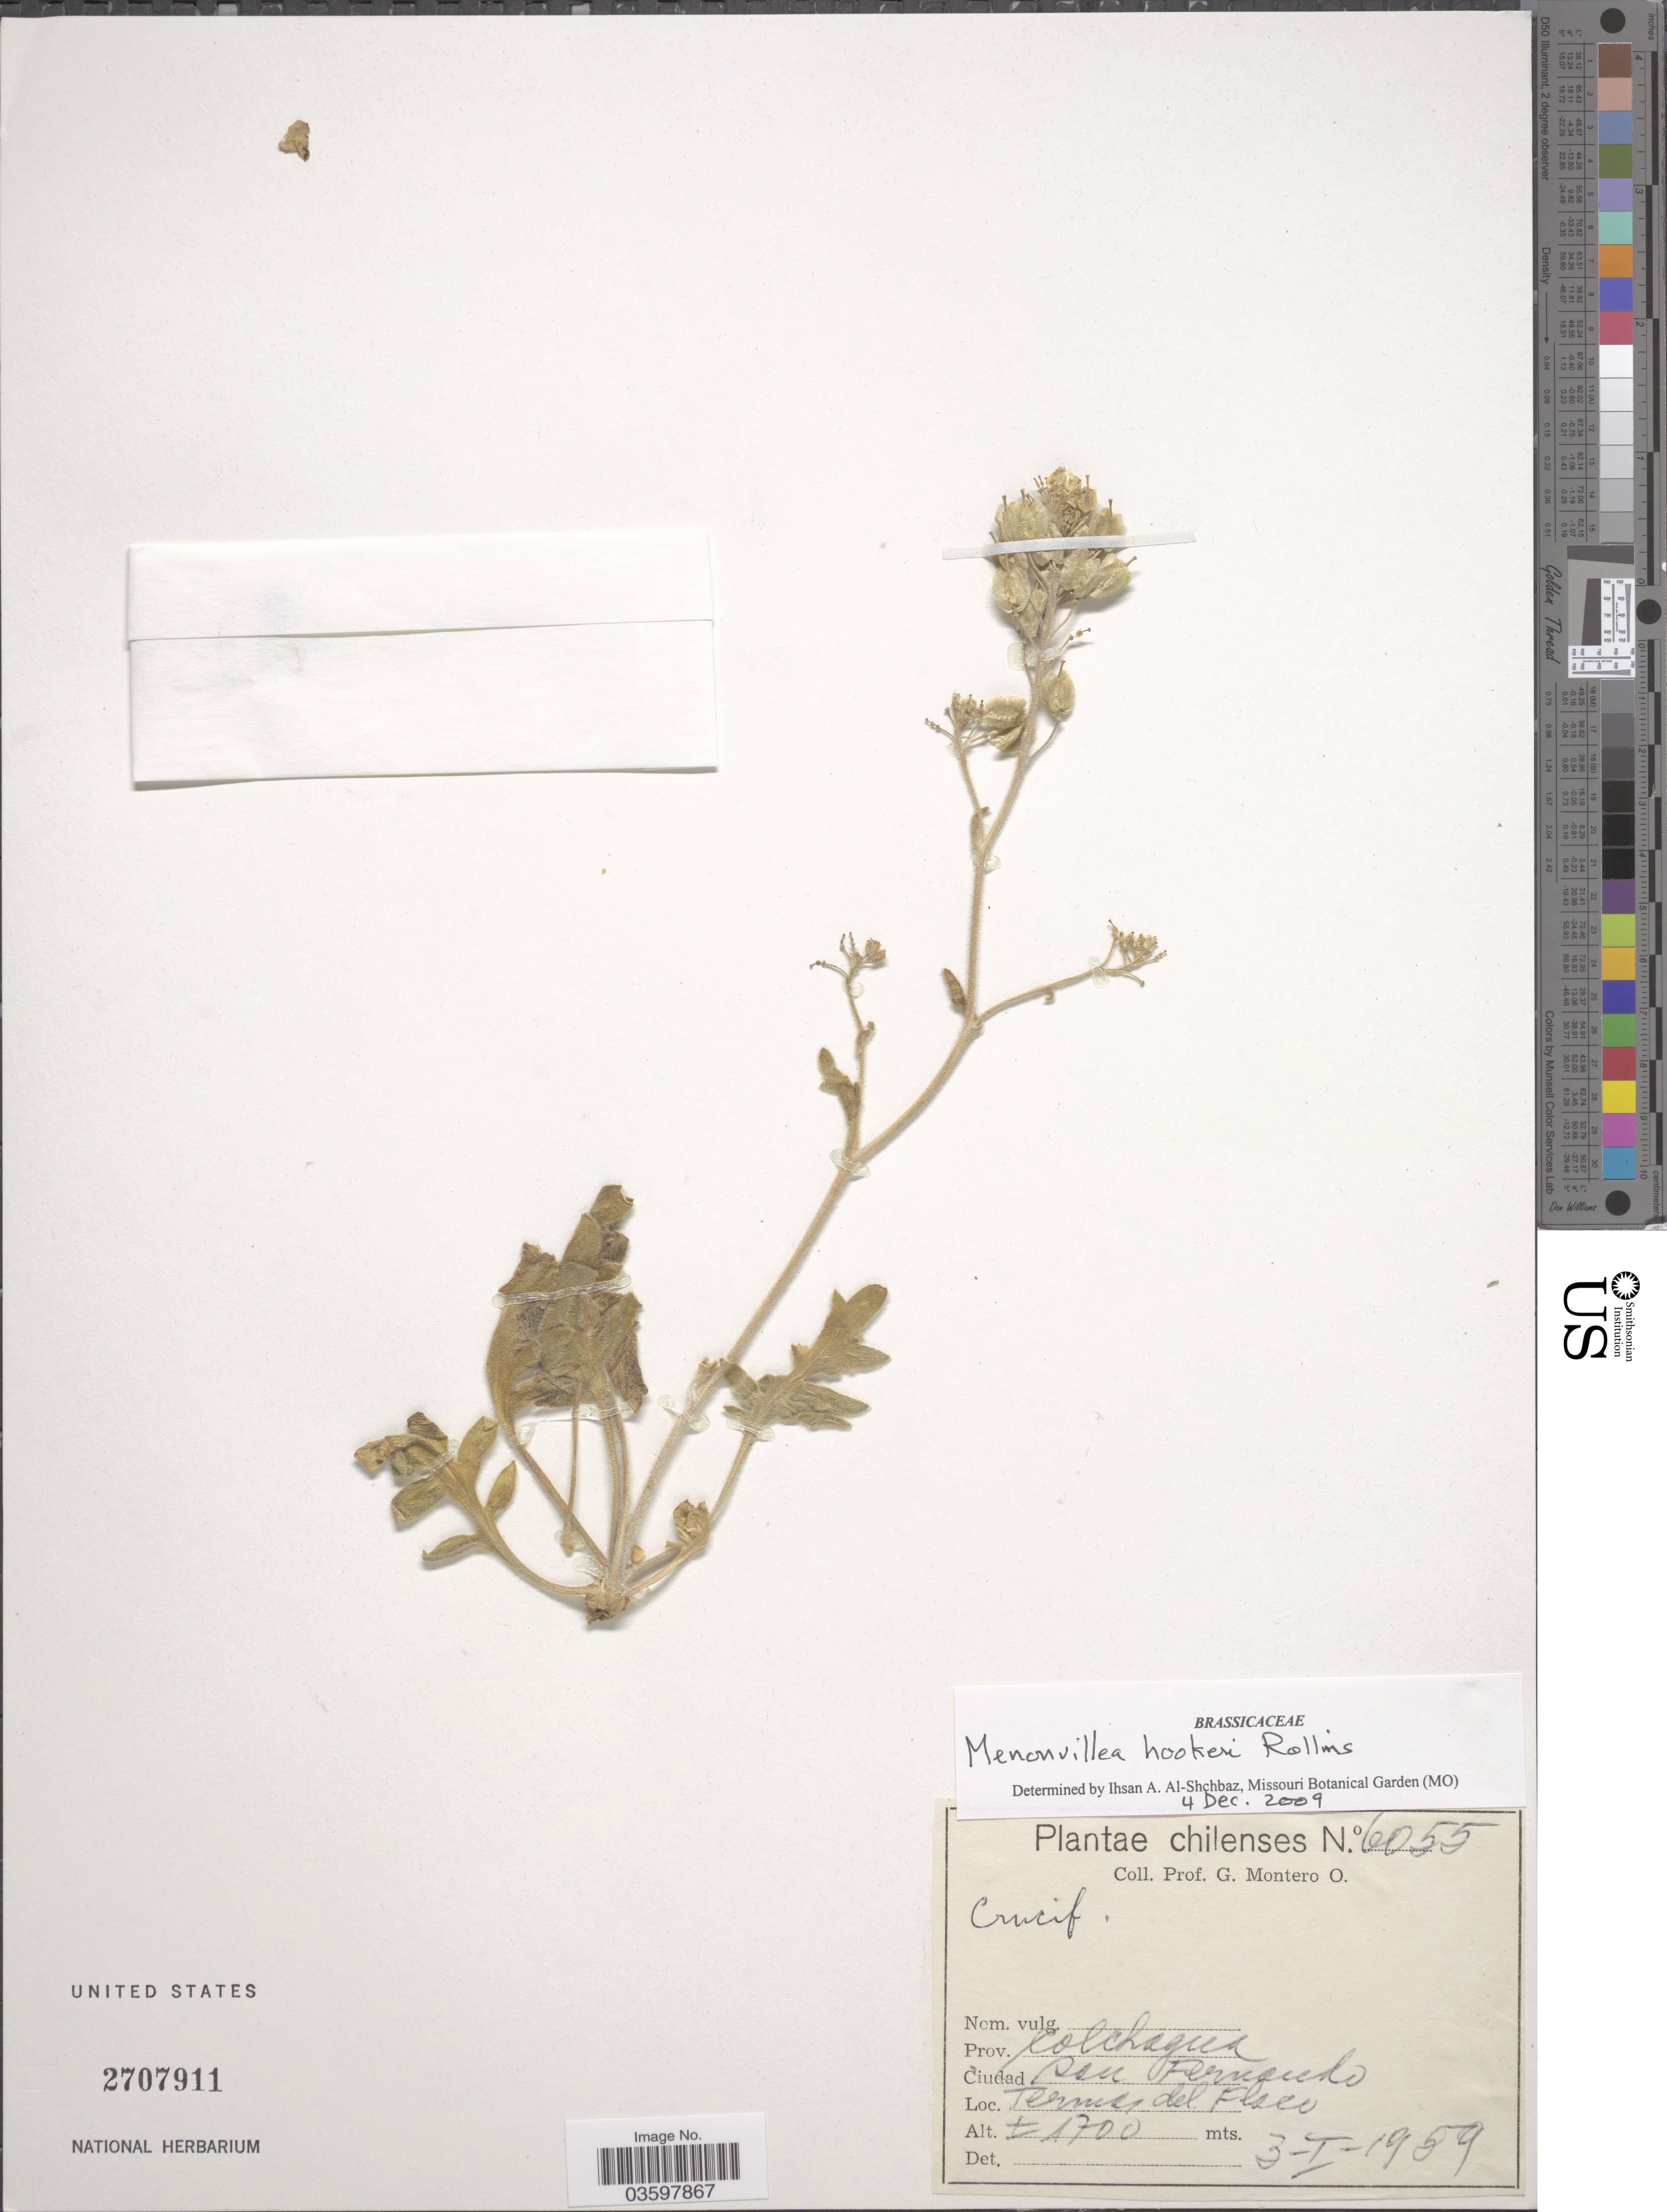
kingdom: Plantae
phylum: Tracheophyta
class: Magnoliopsida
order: Brassicales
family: Brassicaceae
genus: Menonvillea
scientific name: Menonvillea hookeri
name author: Rollins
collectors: G. Montero O.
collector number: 6055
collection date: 1959-01-03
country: Chile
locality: Prov. Colchagua. Ciudad San Fernando. Termas del Flaco.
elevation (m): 1700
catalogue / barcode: US 2707911